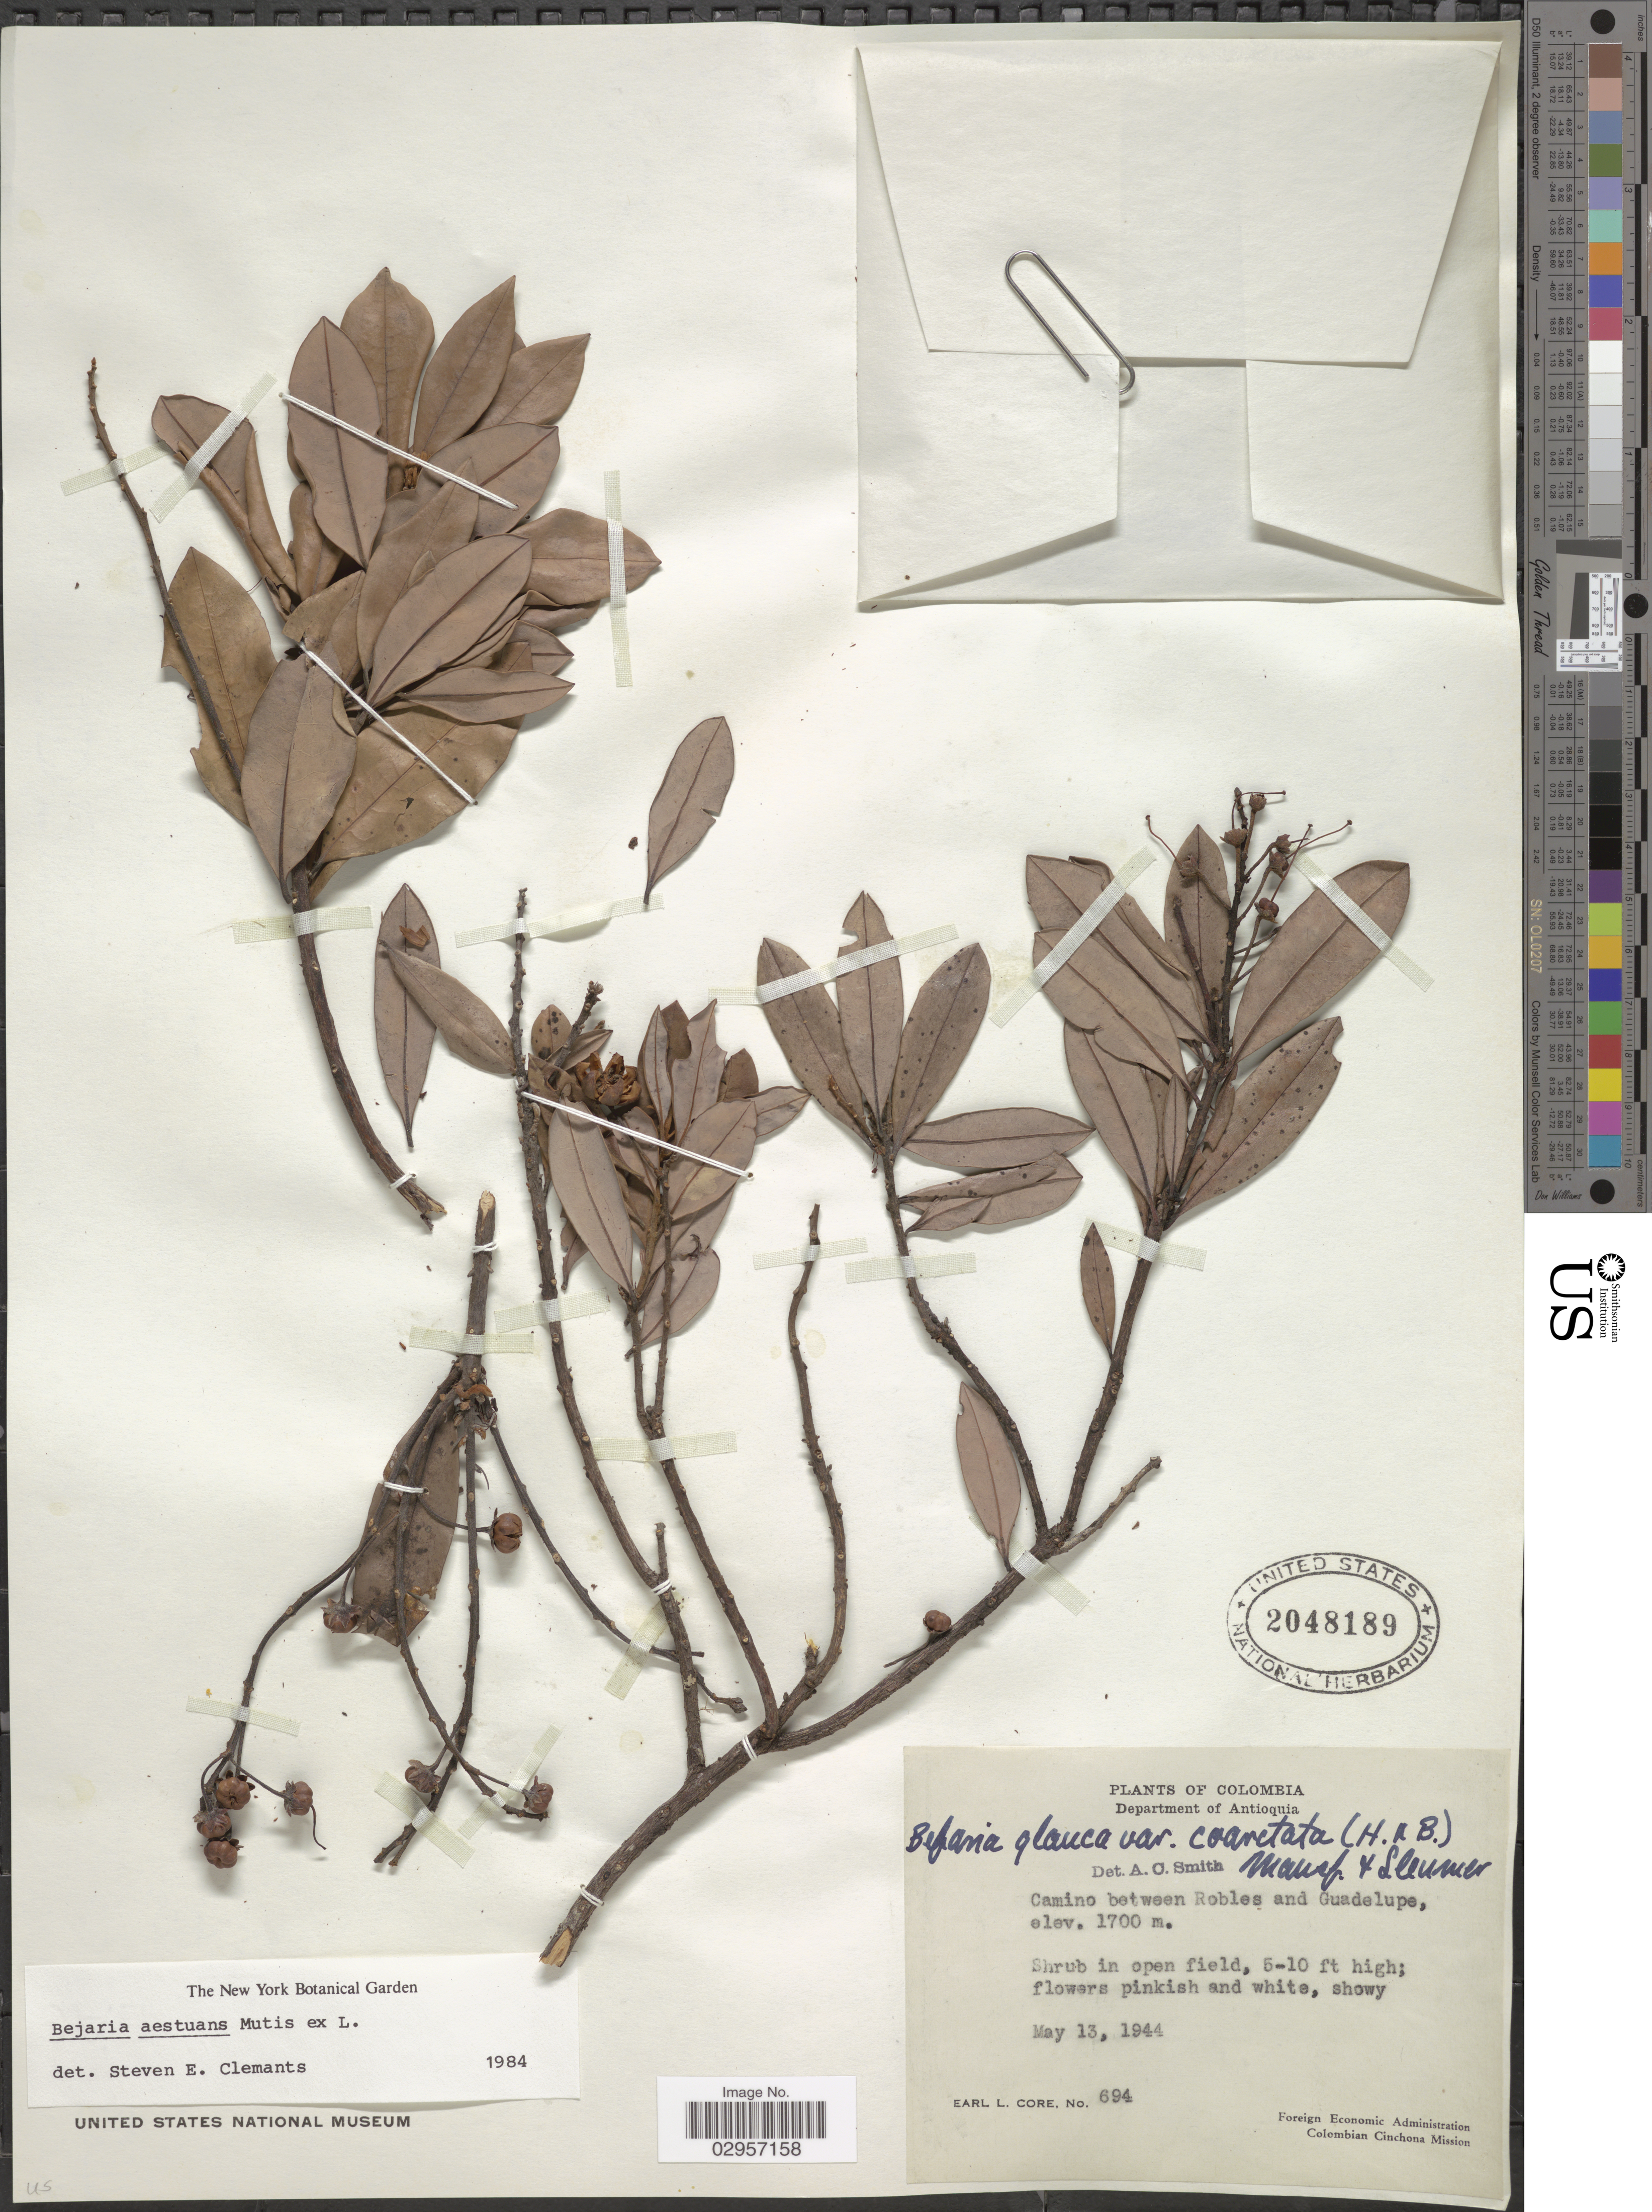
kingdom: Plantae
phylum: Tracheophyta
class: Magnoliopsida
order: Ericales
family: Ericaceae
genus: Befaria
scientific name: Befaria aestuans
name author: Mutis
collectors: E. L. Core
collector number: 694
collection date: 1944-05-13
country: Colombia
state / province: Antioquia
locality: Department of Antioquia. Camino between Robles and Guadelupe.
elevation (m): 1700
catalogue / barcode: US 2048189